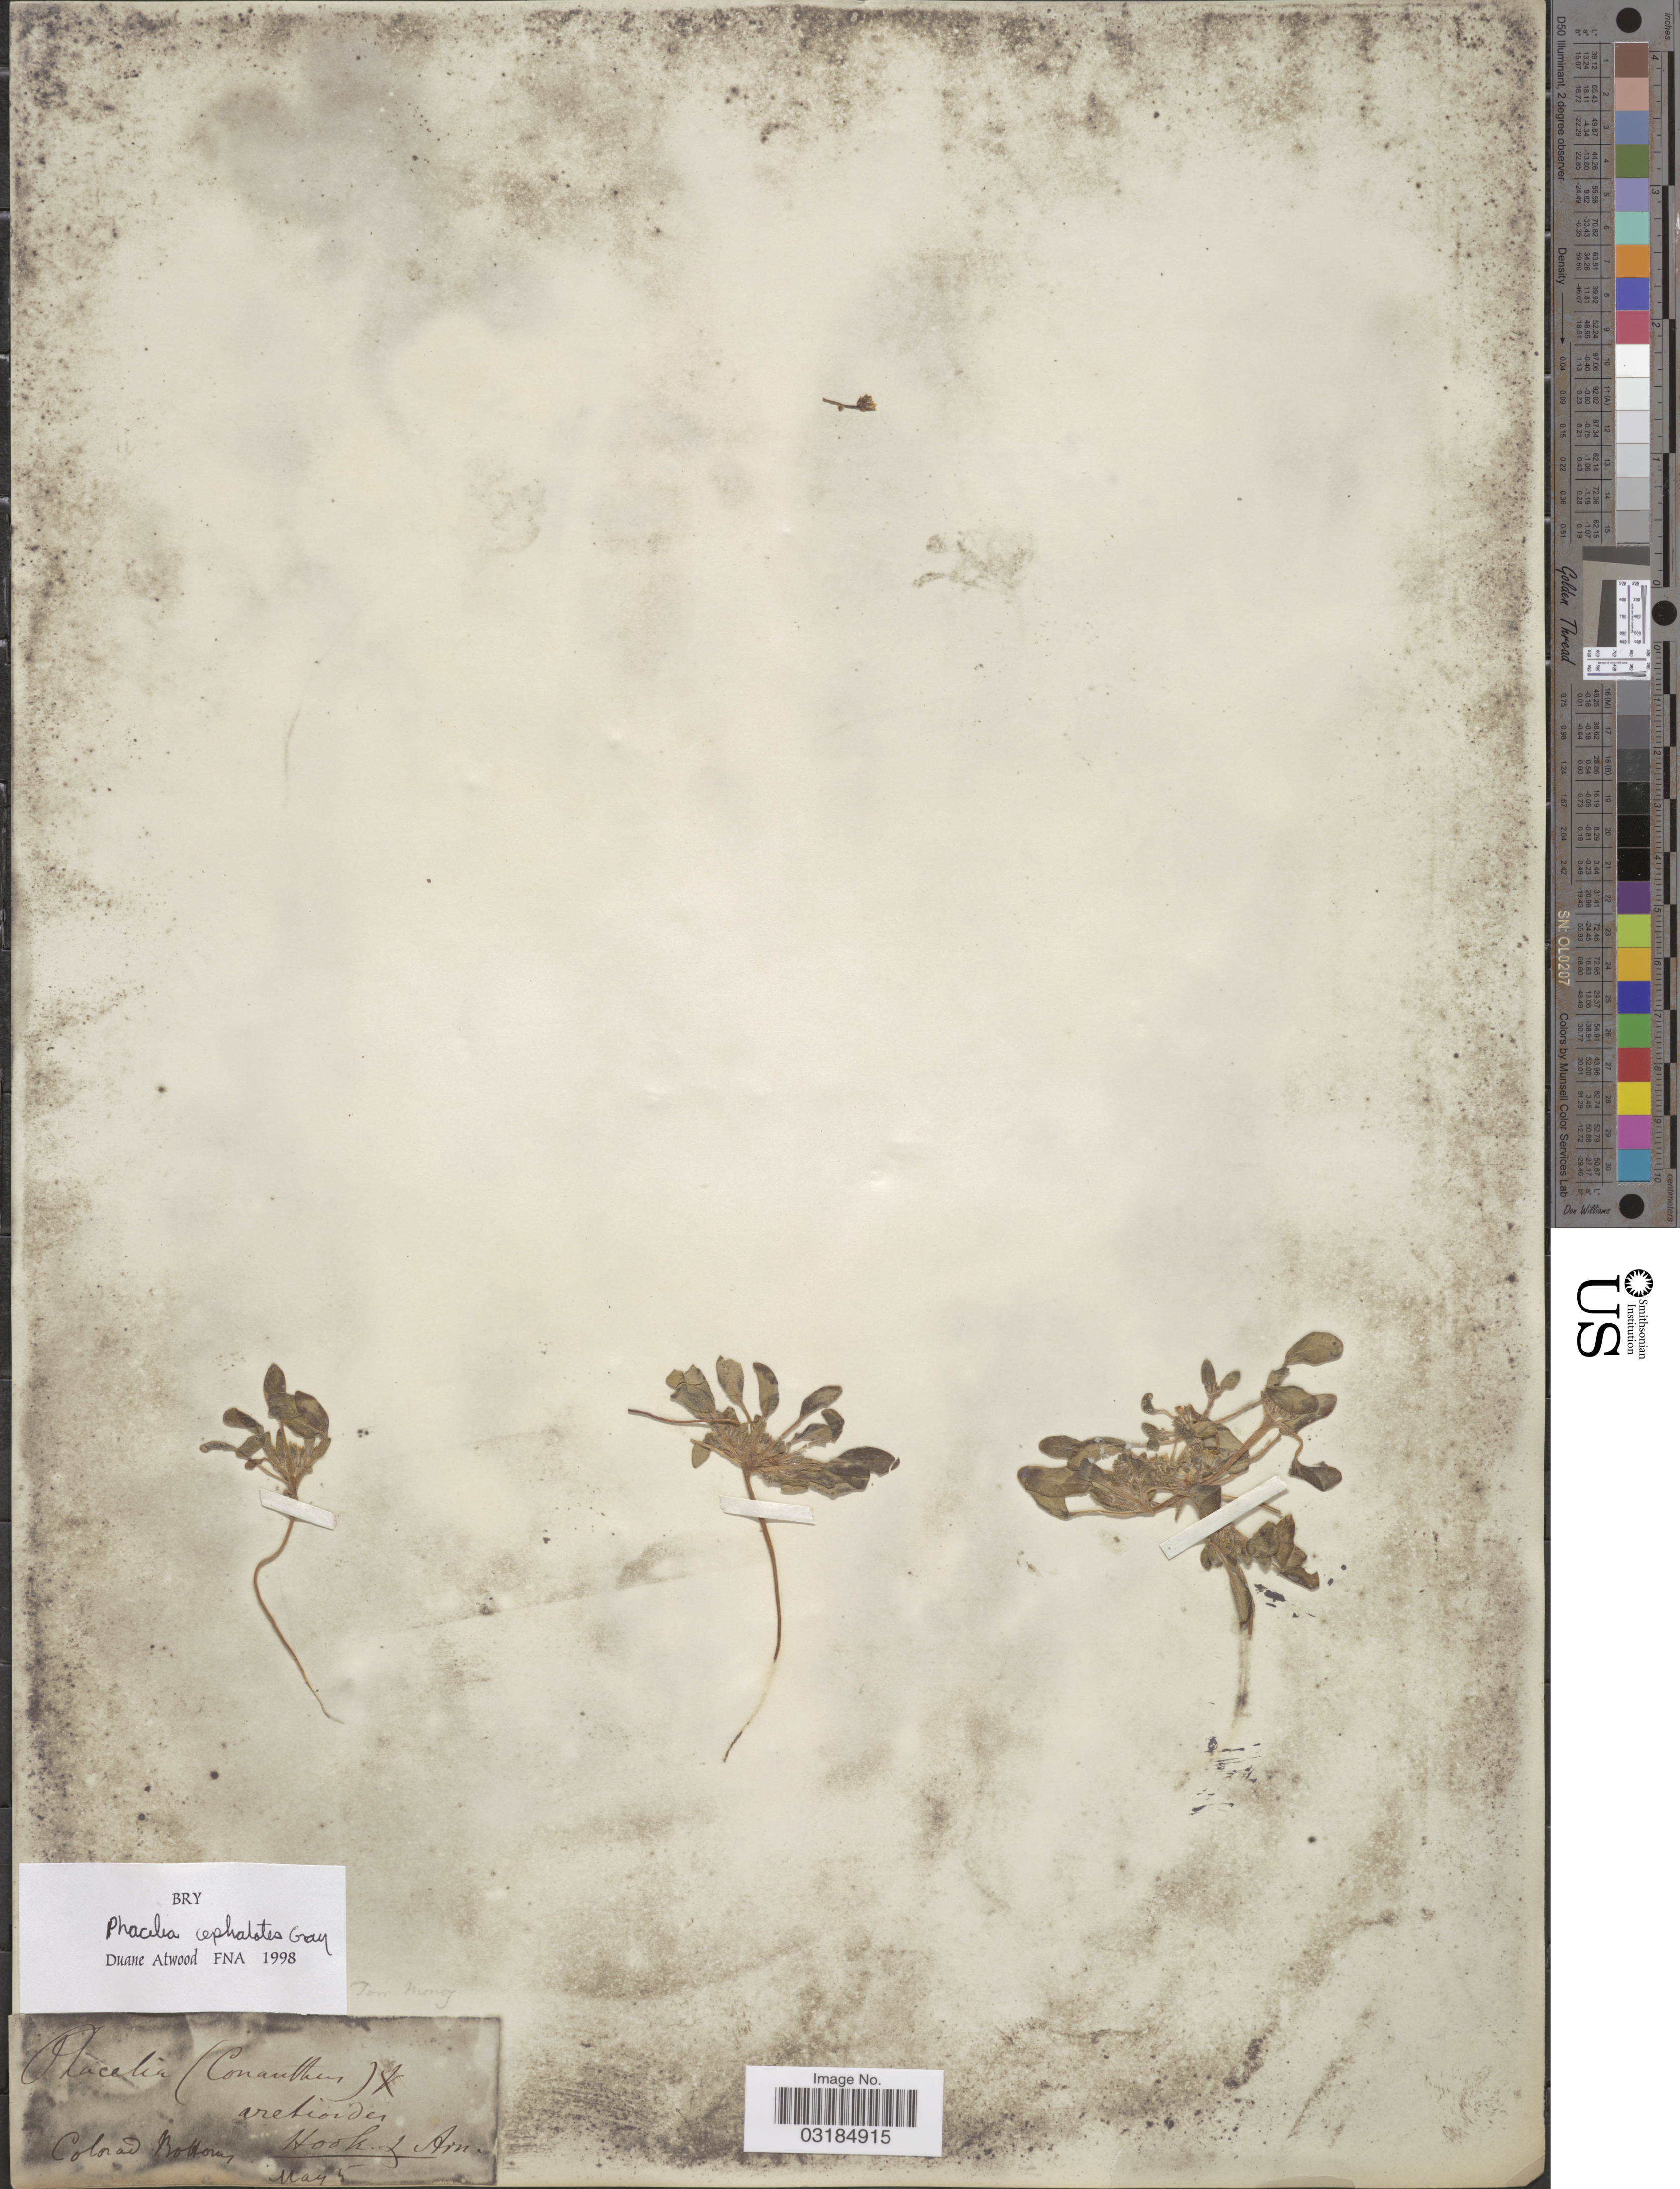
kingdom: Plantae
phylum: Tracheophyta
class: Magnoliopsida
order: Boraginales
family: Hydrophyllaceae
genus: Phacelia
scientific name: Phacelia cephalotes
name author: A. Gray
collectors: -. Hook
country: United States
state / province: Colorado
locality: Colorad. Bottoms.